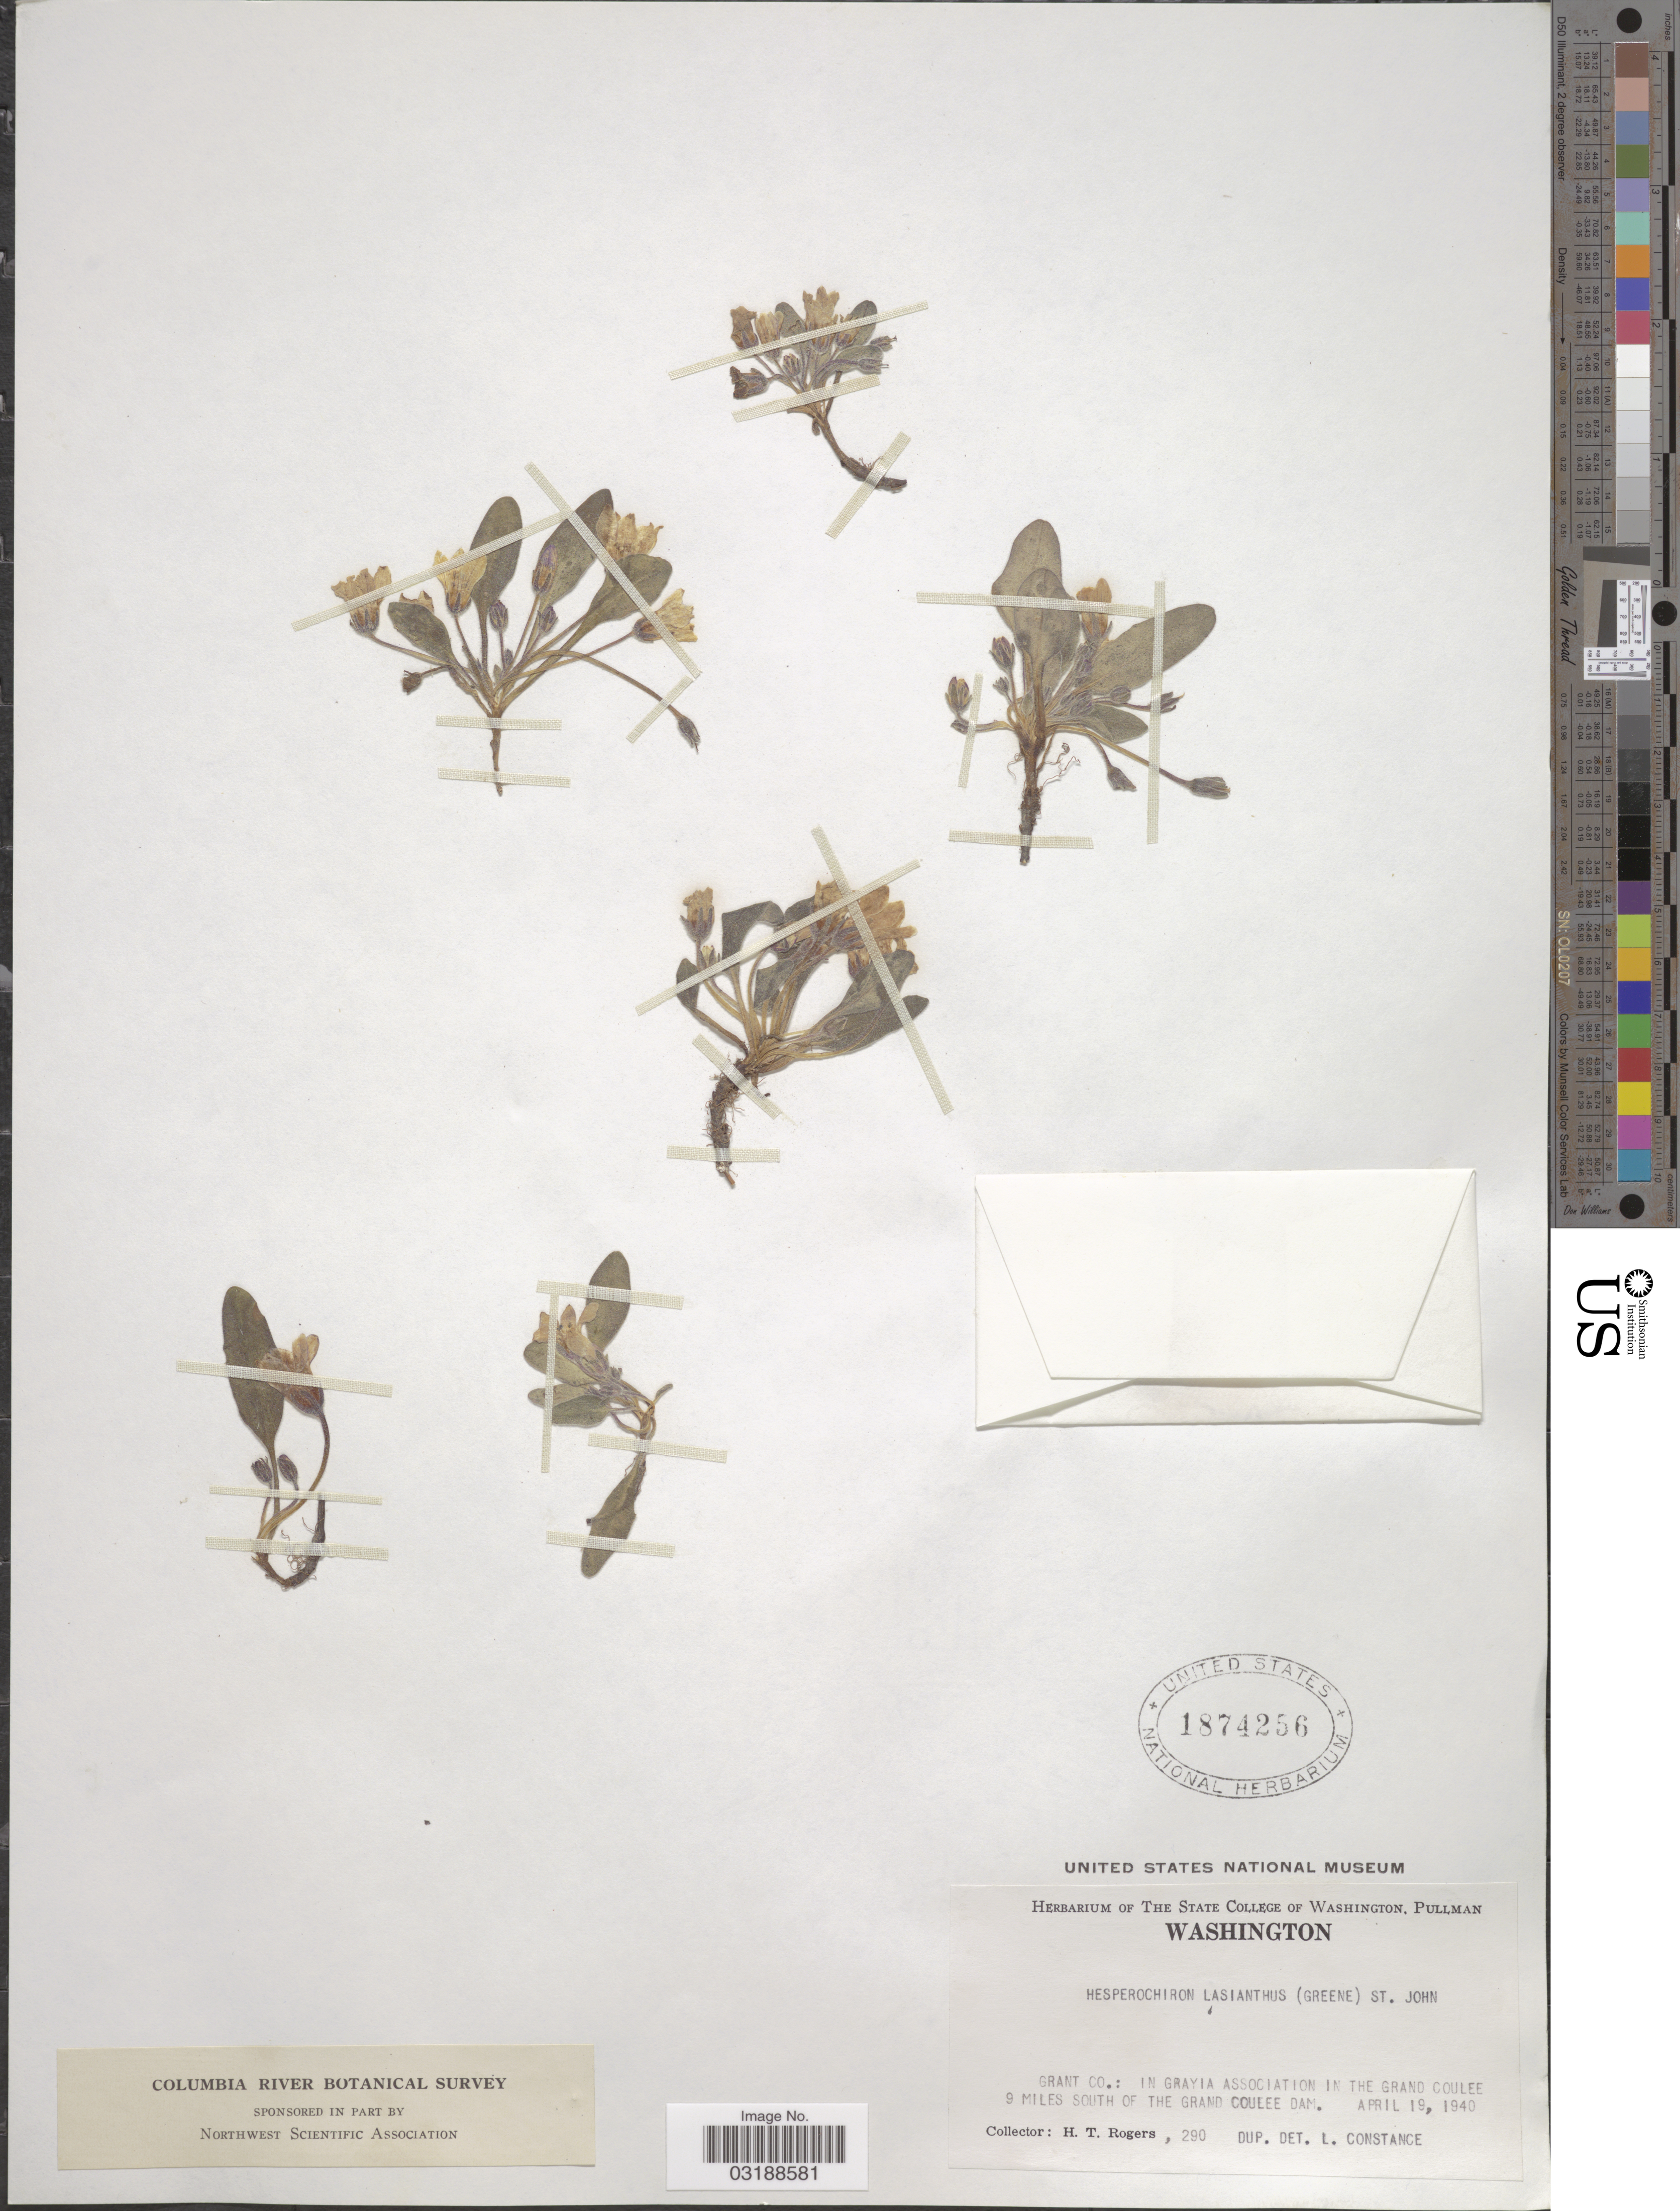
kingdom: Plantae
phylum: Tracheophyta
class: Magnoliopsida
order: Boraginales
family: Hydrophyllaceae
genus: Hesperochiron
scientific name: Hesperochiron californicus var. lasianthus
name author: (Kellogg) Brand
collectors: H. Rogers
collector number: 290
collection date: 1940-04-19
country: United States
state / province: Washington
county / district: Grant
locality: Grant Co.: In Grayia association in the Grand Coulee 9 miles south of the Grand Coulee Dam.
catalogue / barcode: US 1874256